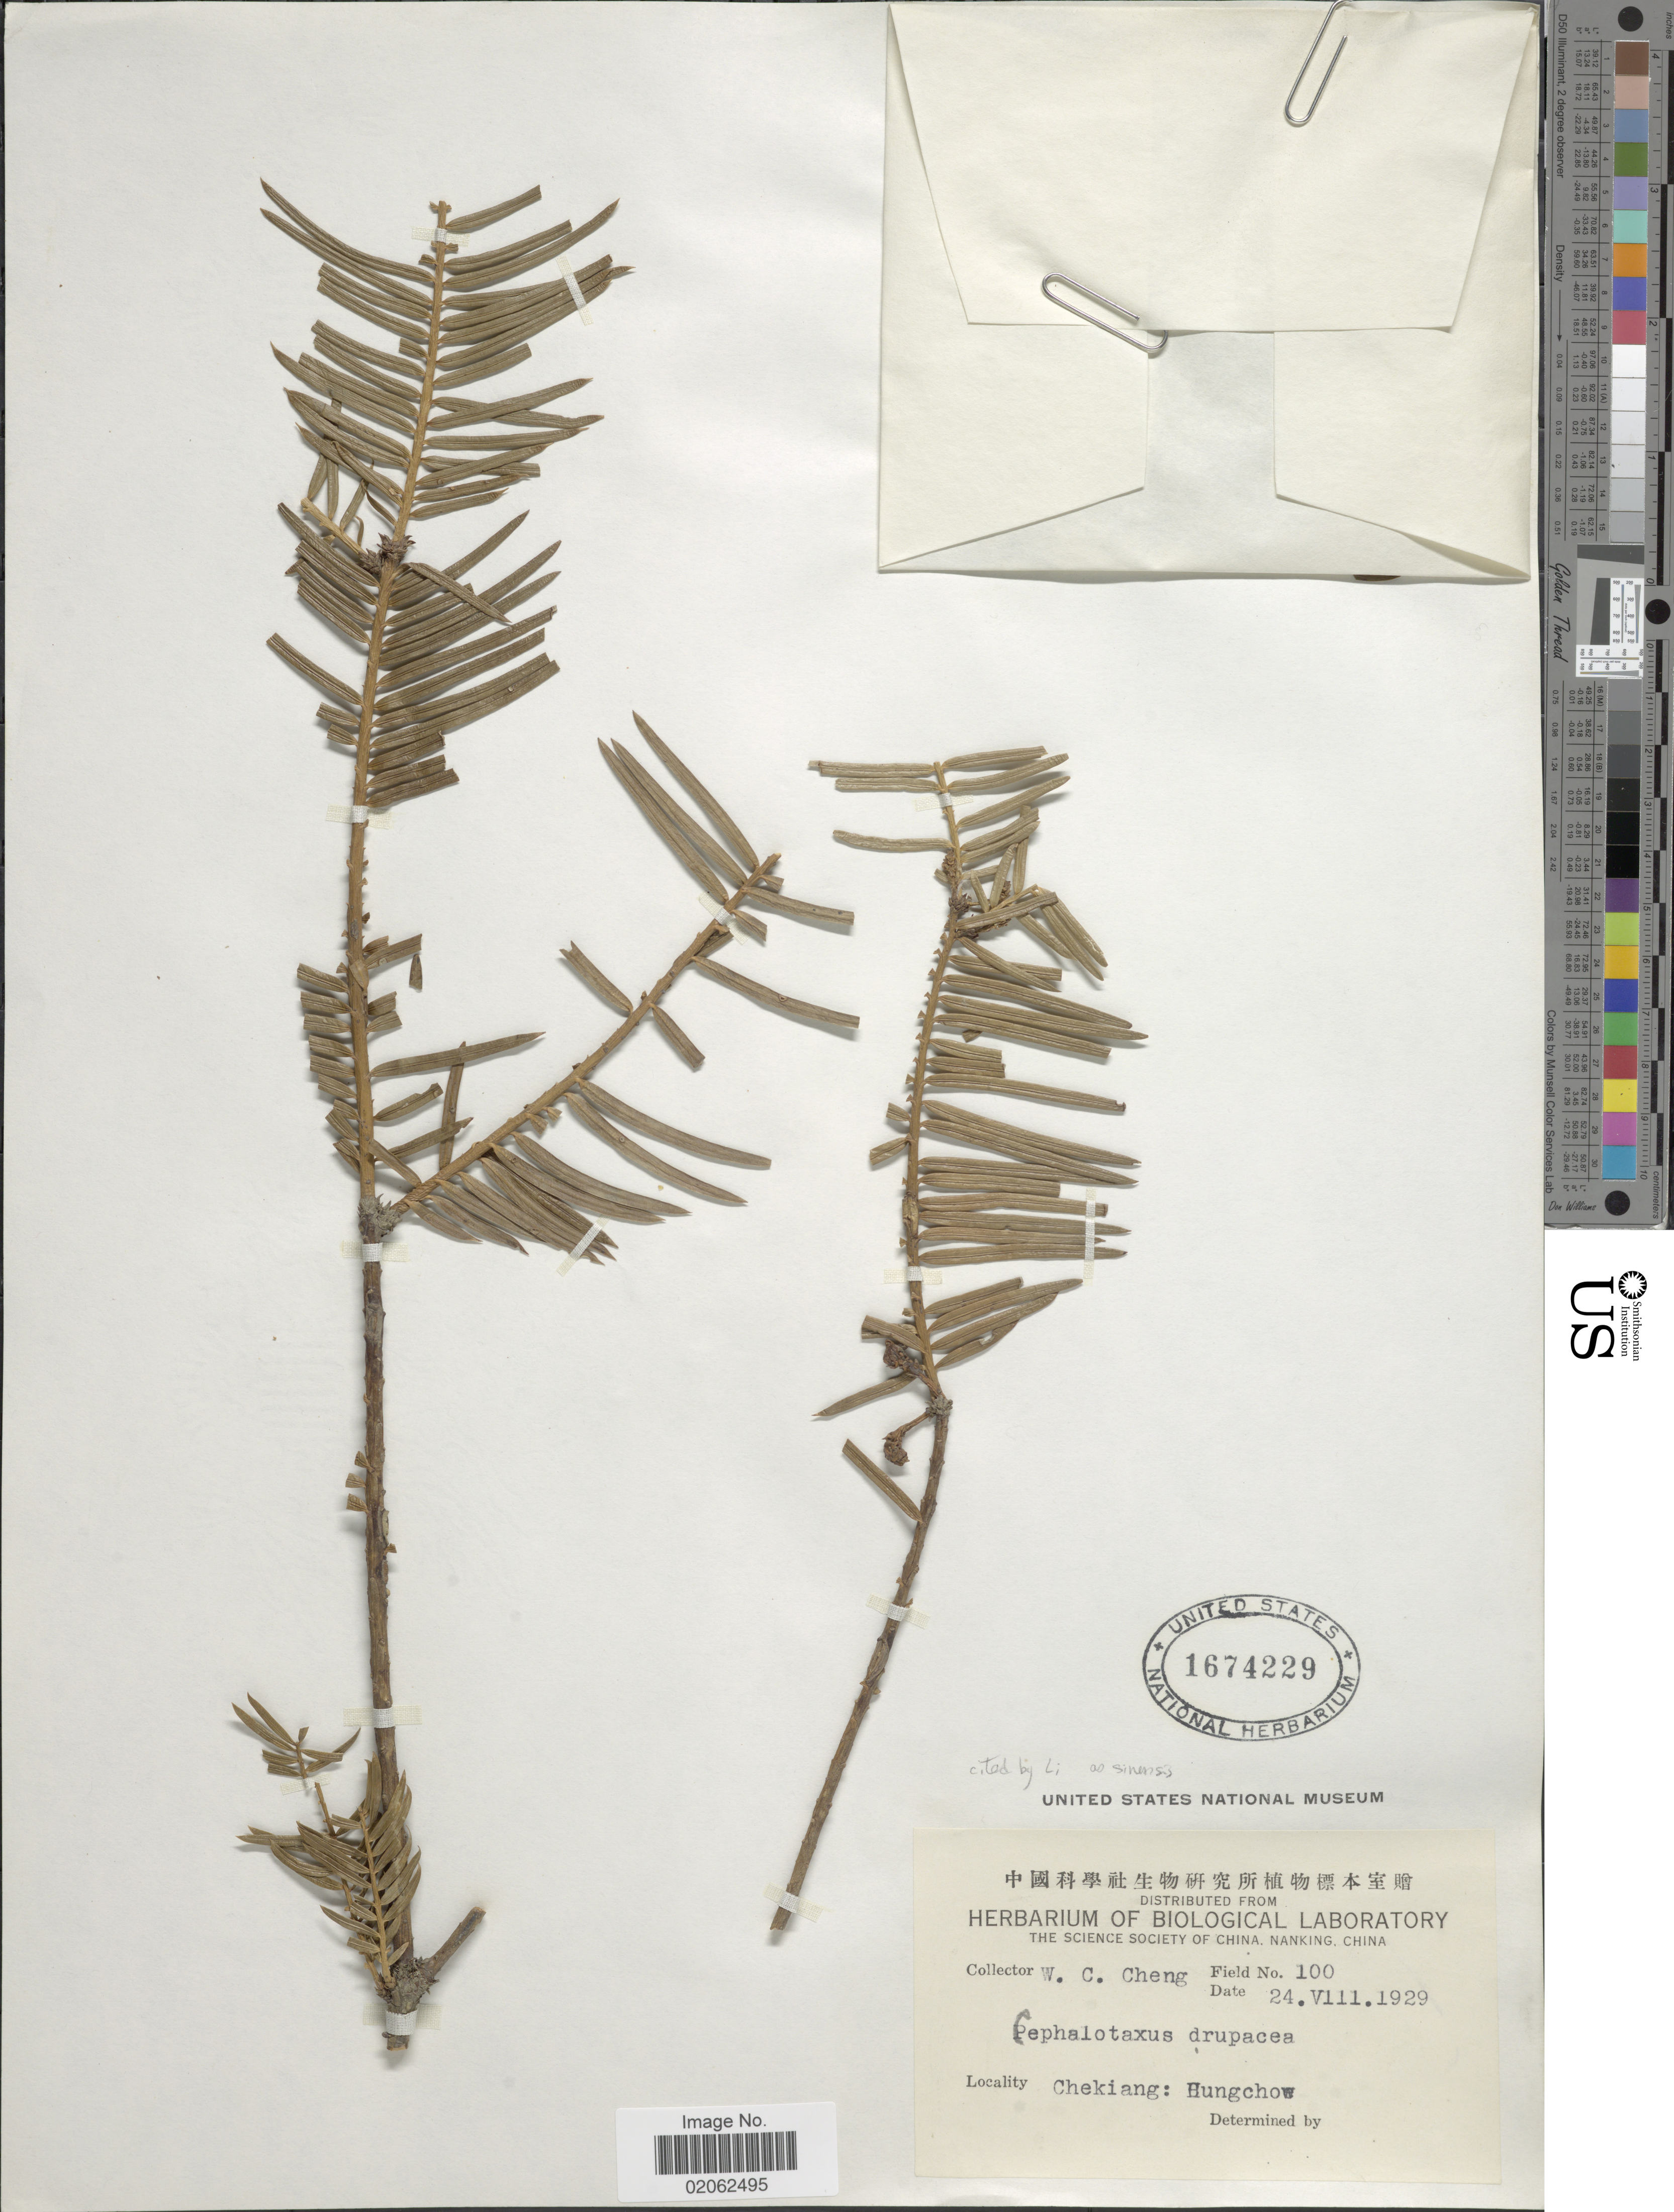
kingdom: Plantae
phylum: Tracheophyta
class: Pinopsida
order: Pinales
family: Cephalotaxaceae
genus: Cephalotaxus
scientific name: Cephalotaxus sinensis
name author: (H.L. Li) H.L. Li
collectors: W. C. Cheng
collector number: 100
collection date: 1929-08-24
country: China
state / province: Zhejiang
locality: Chekiang: Hungchow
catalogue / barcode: US 1674229